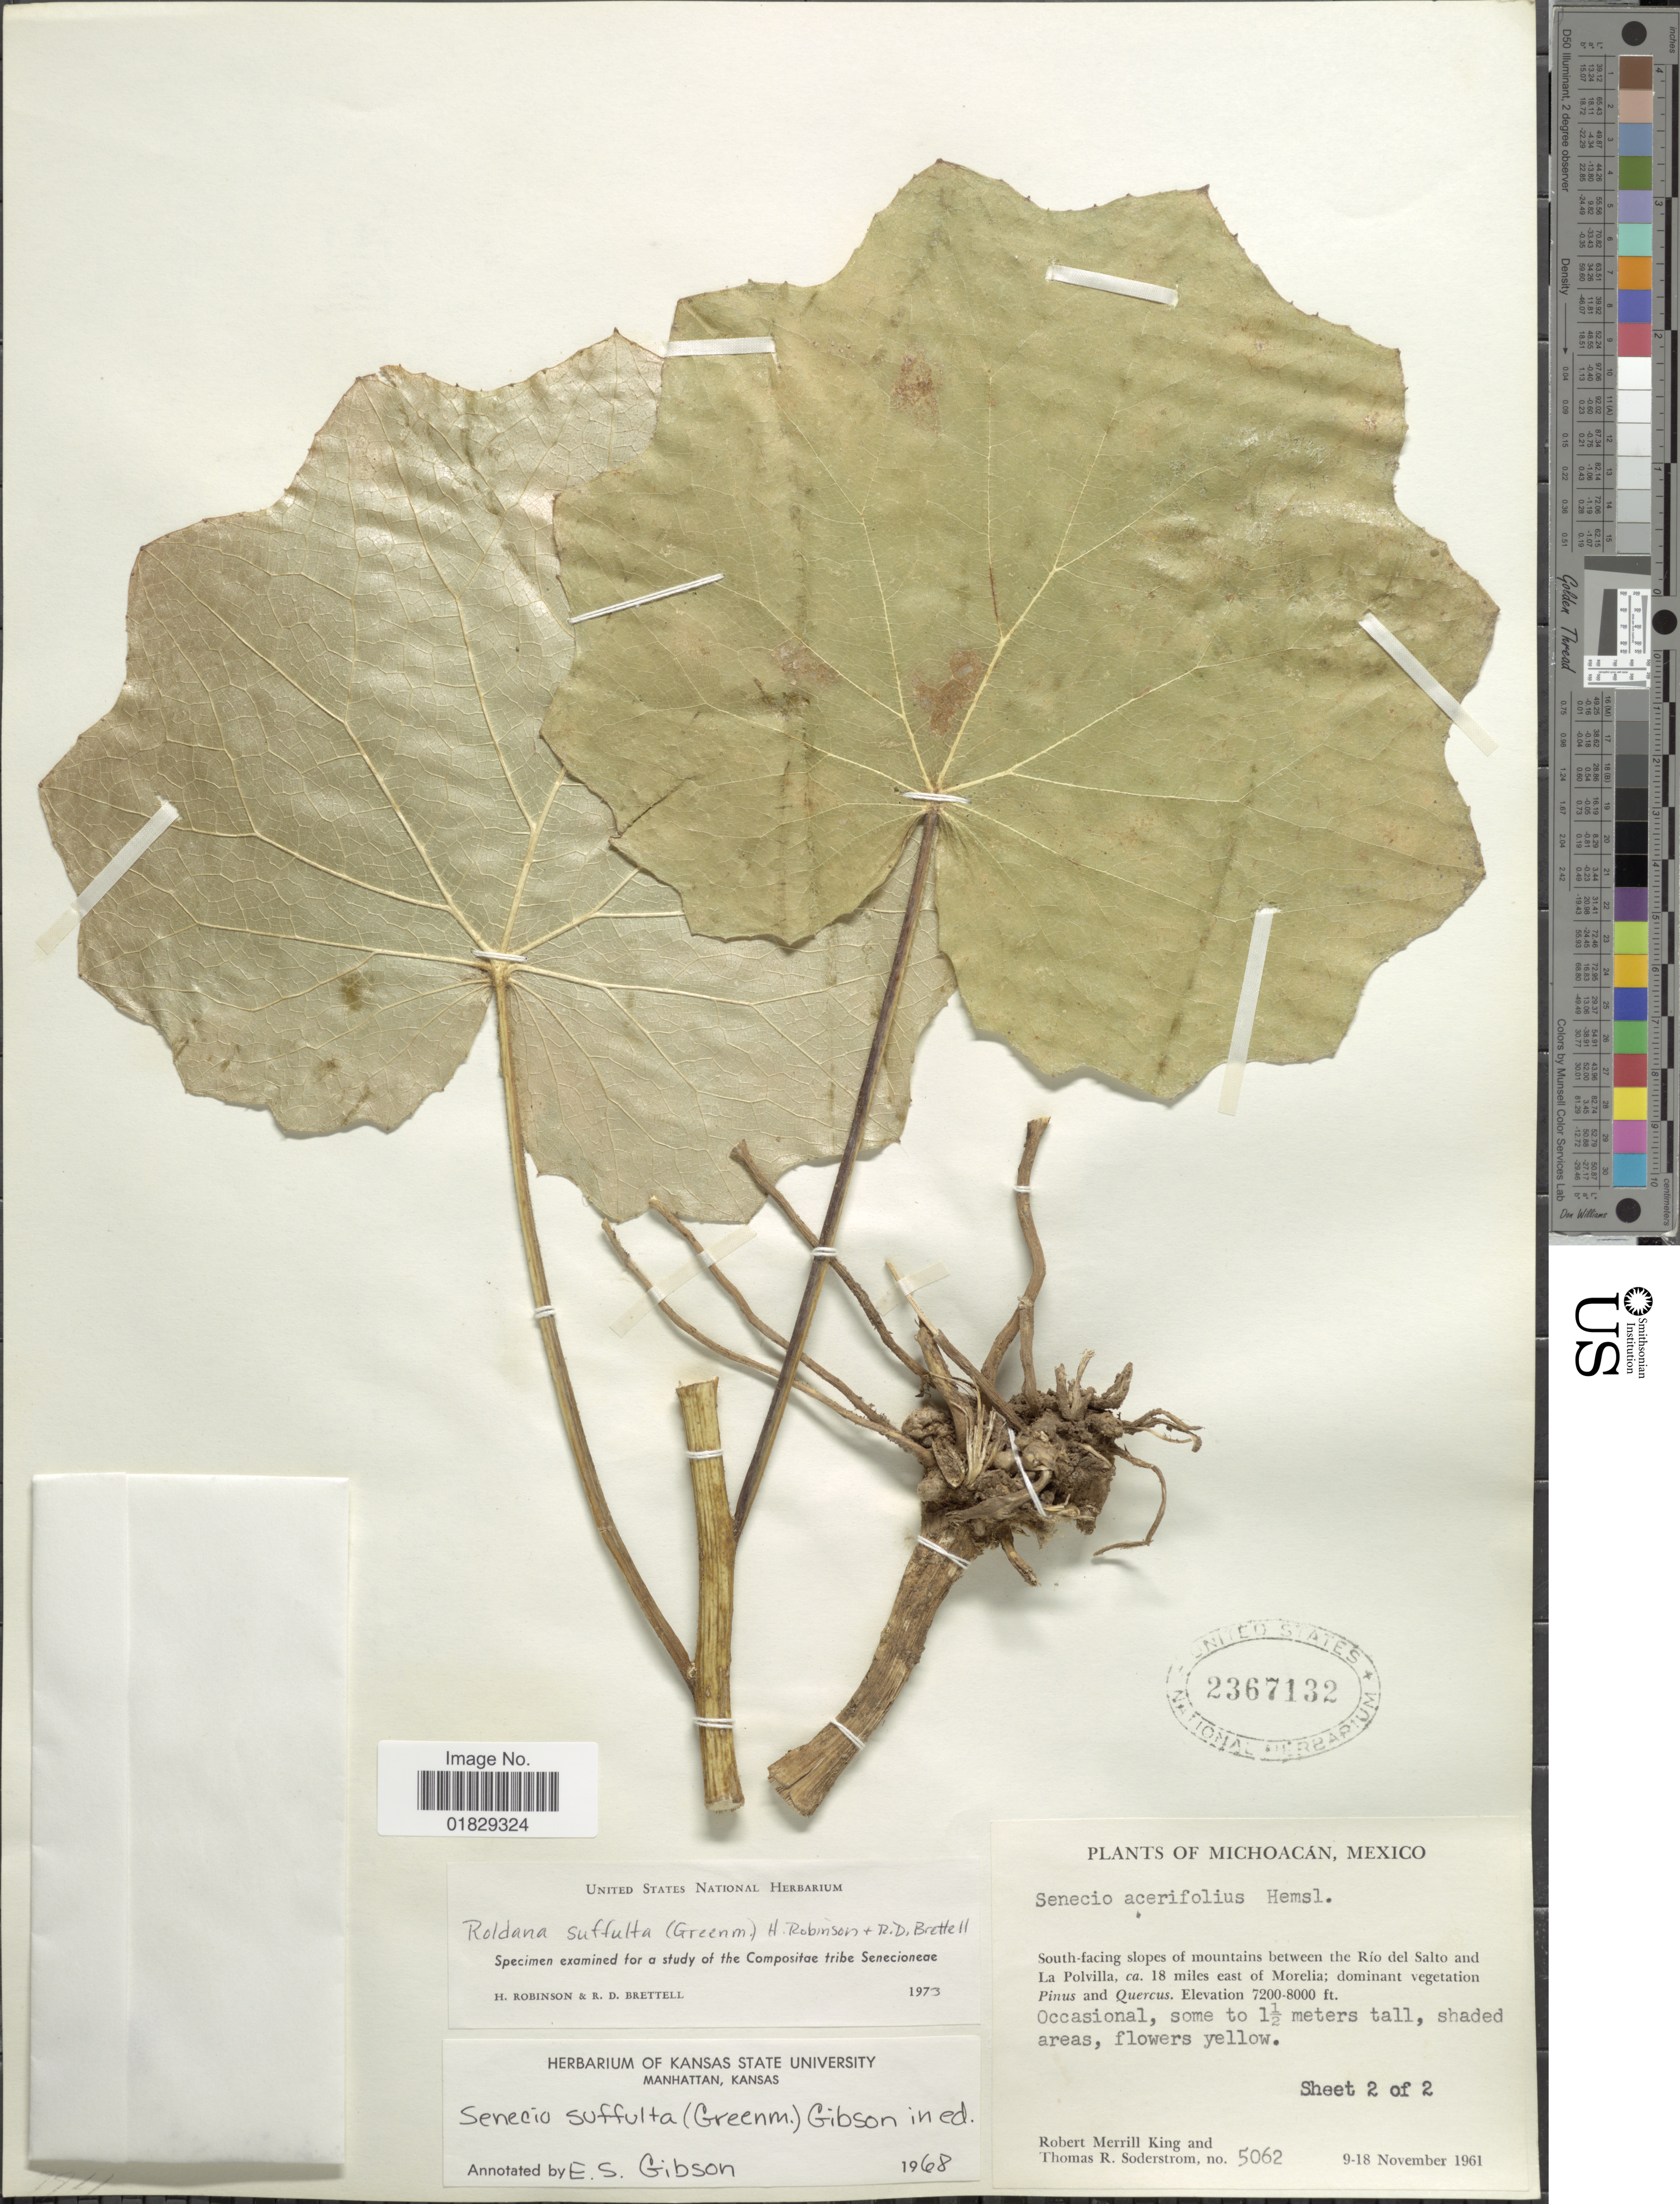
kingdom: Plantae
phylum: Tracheophyta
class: Magnoliopsida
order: Asterales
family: Asteraceae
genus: Roldana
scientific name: Roldana suffulta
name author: (Greenm.) H. Rob. & Brettell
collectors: R. M. King & T. R. Soderstrom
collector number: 5062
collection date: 1961-11-09/1961-11-18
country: Mexico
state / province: Michoacán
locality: South-facing slopes of mountains between the Río del Salto and La Polvilla, ca. 18 miles east of Morelia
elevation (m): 2195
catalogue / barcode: US 2367132